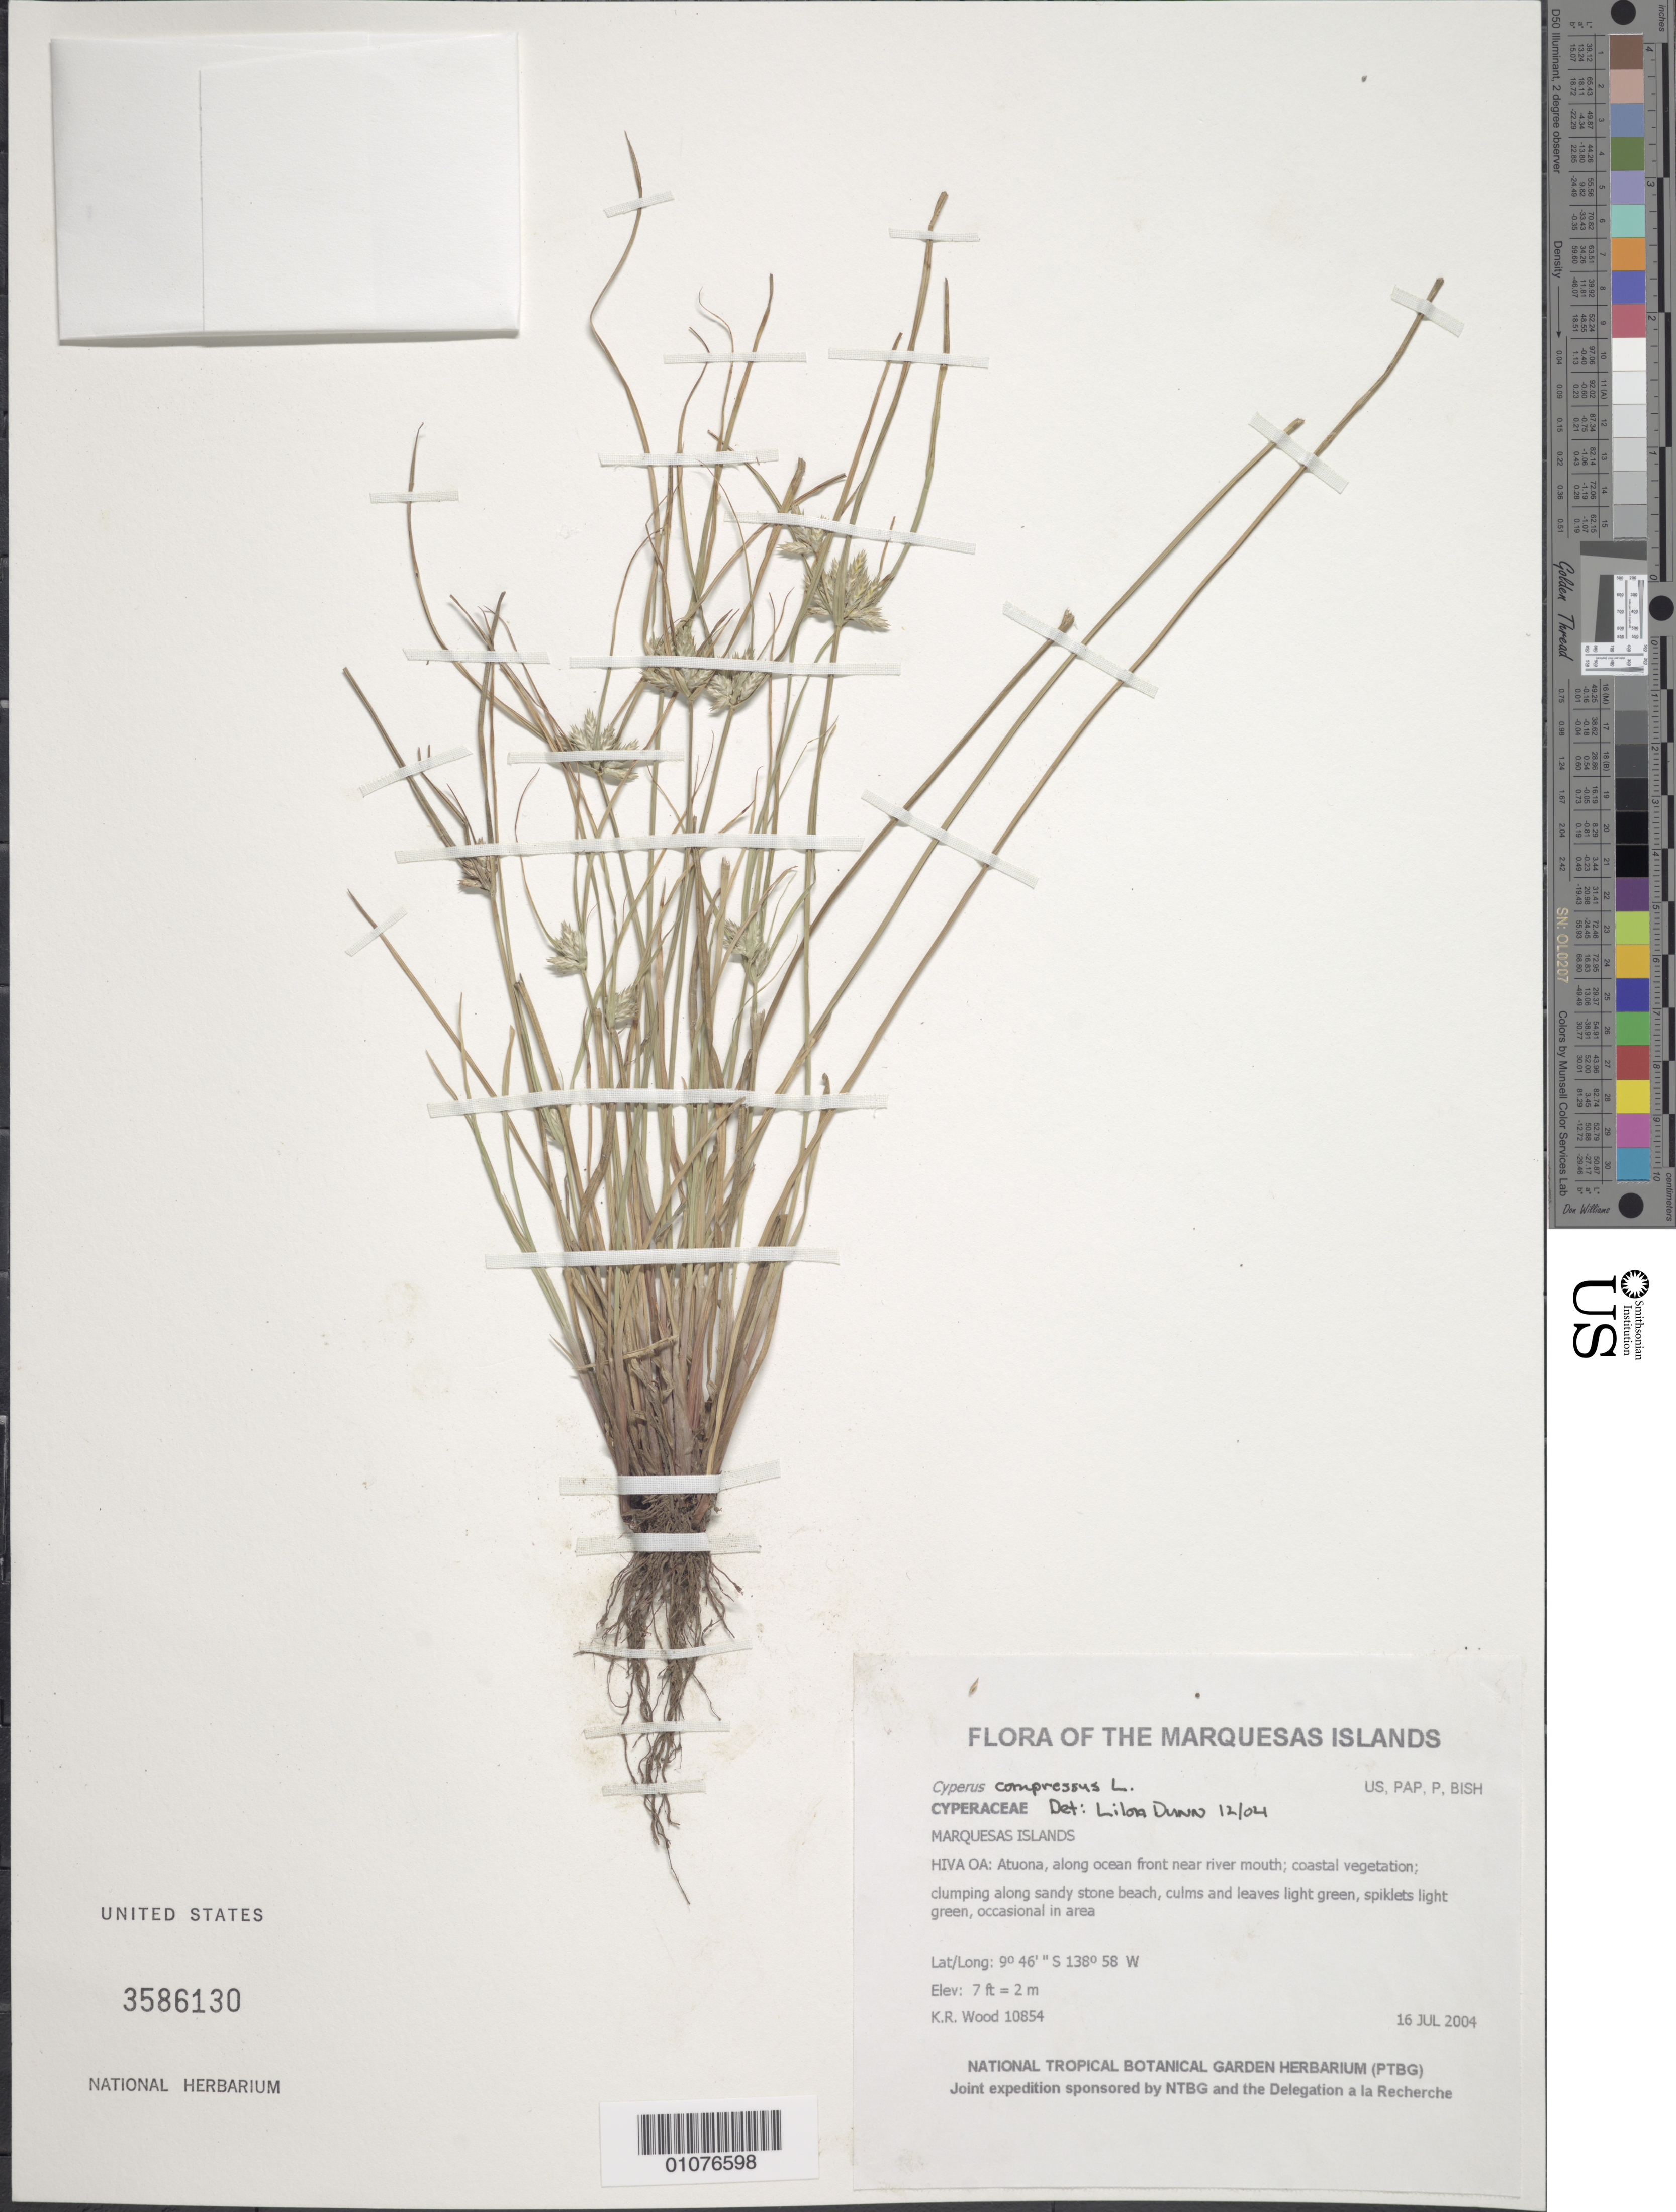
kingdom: Plantae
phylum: Tracheophyta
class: Liliopsida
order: Poales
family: Cyperaceae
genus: Cyperus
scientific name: Cyperus compressus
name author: L.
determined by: Dunn, Liloa M.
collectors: K. R. Wood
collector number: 10854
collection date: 2004-07-16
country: French Polynesia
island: Hiva Oa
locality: Atuona, along ocean front near river mouth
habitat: Coastal vegetation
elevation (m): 2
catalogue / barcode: US 3586130